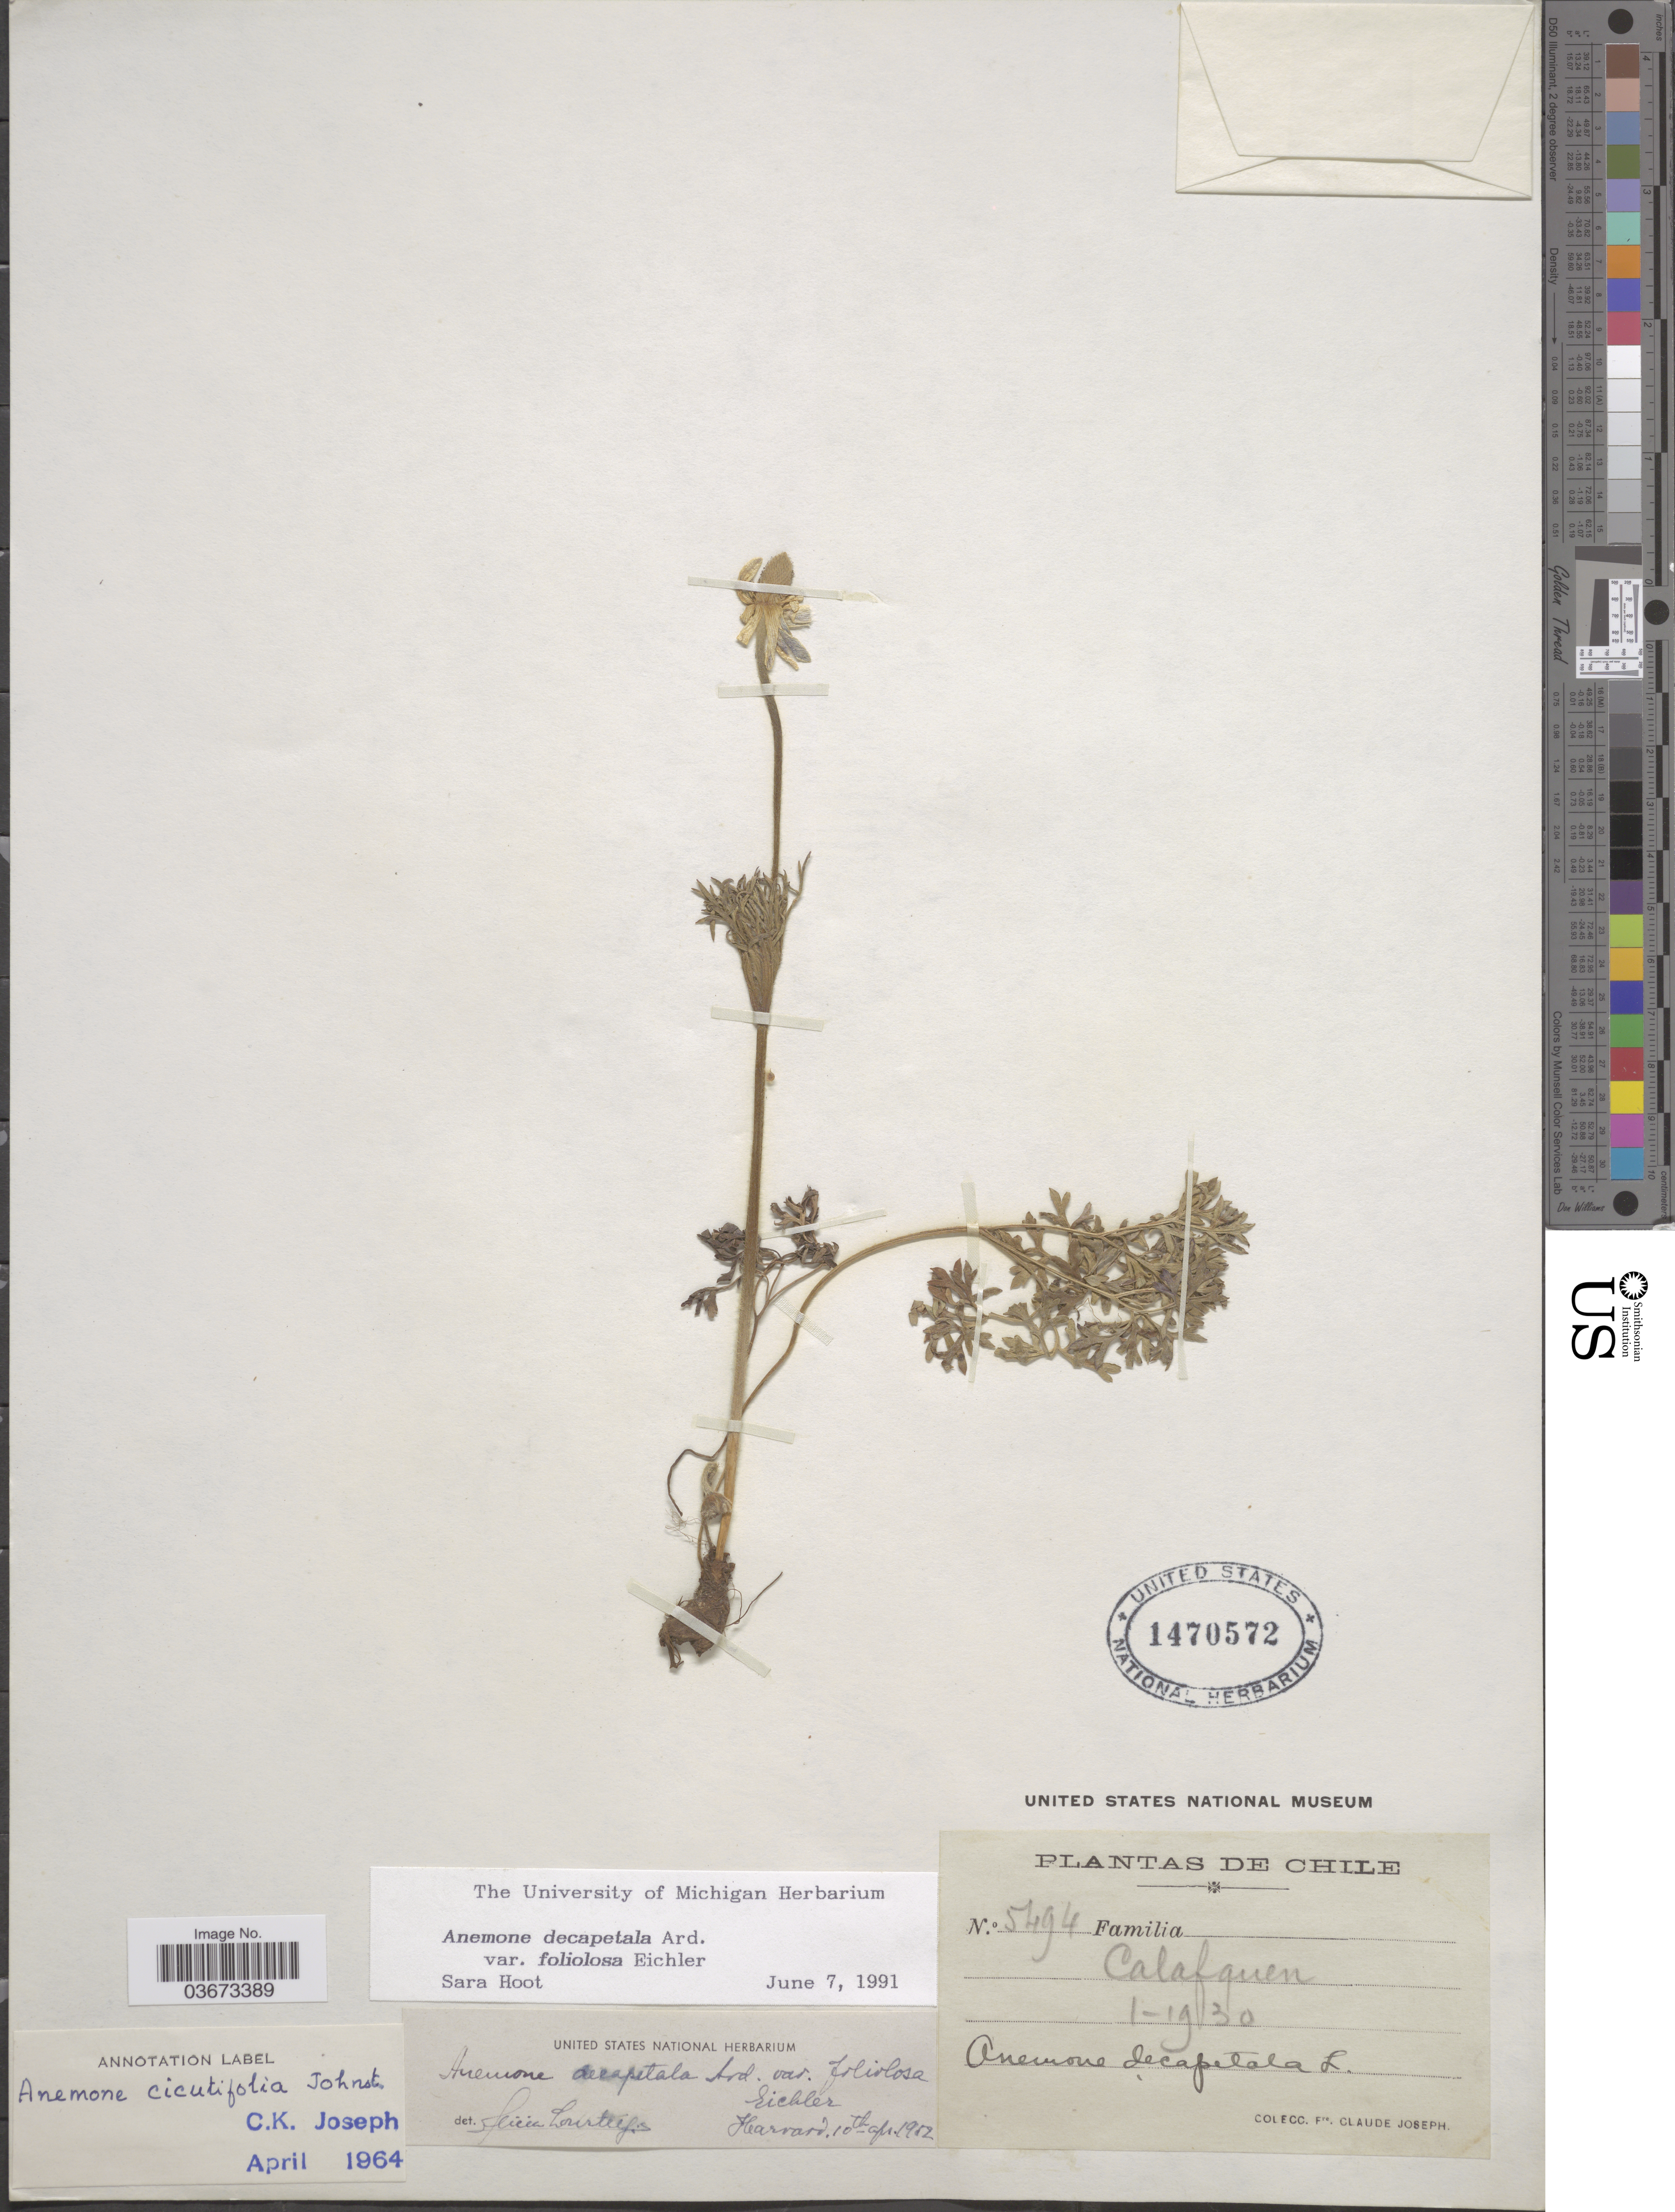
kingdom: Plantae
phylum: Tracheophyta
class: Magnoliopsida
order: Ranunculales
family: Ranunculaceae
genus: Anemone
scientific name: Anemone cicutifolia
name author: I.M. Johnst.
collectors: Bro. Claude-Joseph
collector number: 5494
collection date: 1930-01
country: Chile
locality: Calafquen.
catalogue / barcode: US 1470572